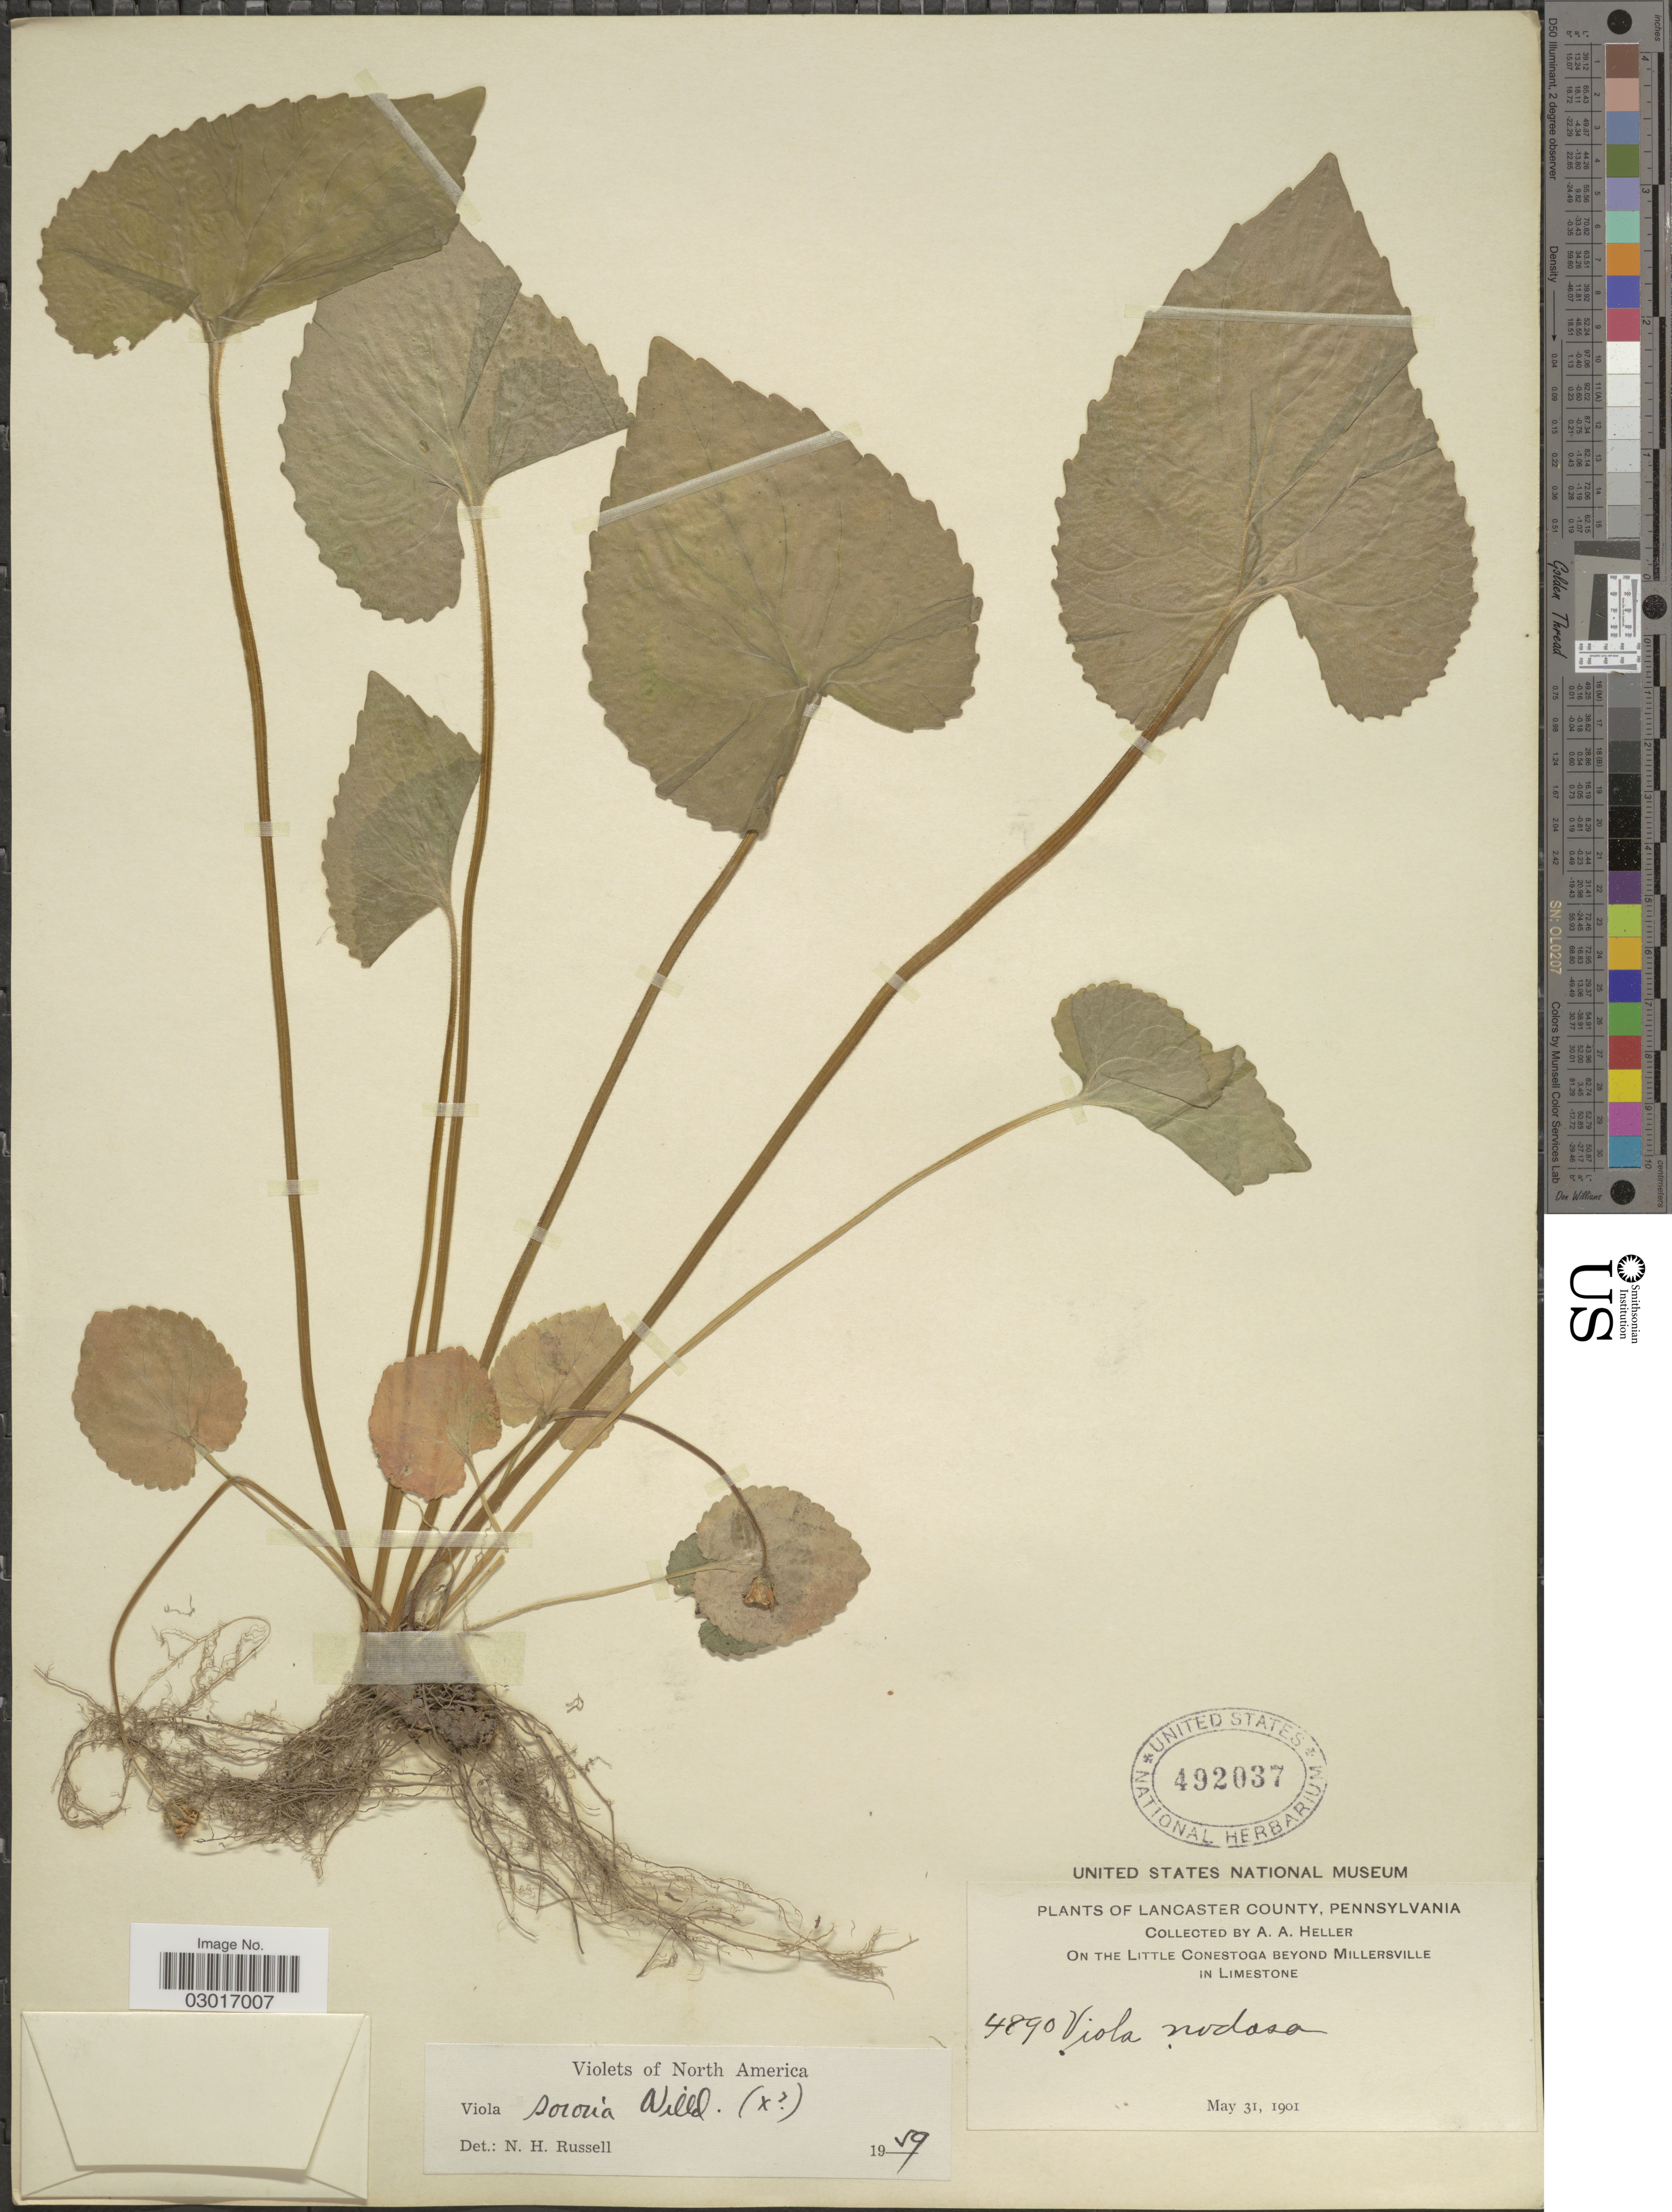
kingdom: Plantae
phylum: Tracheophyta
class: Magnoliopsida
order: Malpighiales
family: Violaceae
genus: Viola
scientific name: Viola sororia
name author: Willd.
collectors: A. A. Heller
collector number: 4890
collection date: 1901-05-31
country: United States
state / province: Pennsylvania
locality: Lancaster County, On the Little Conestoga Beyond Millersville in Limestone.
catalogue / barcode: US 492037